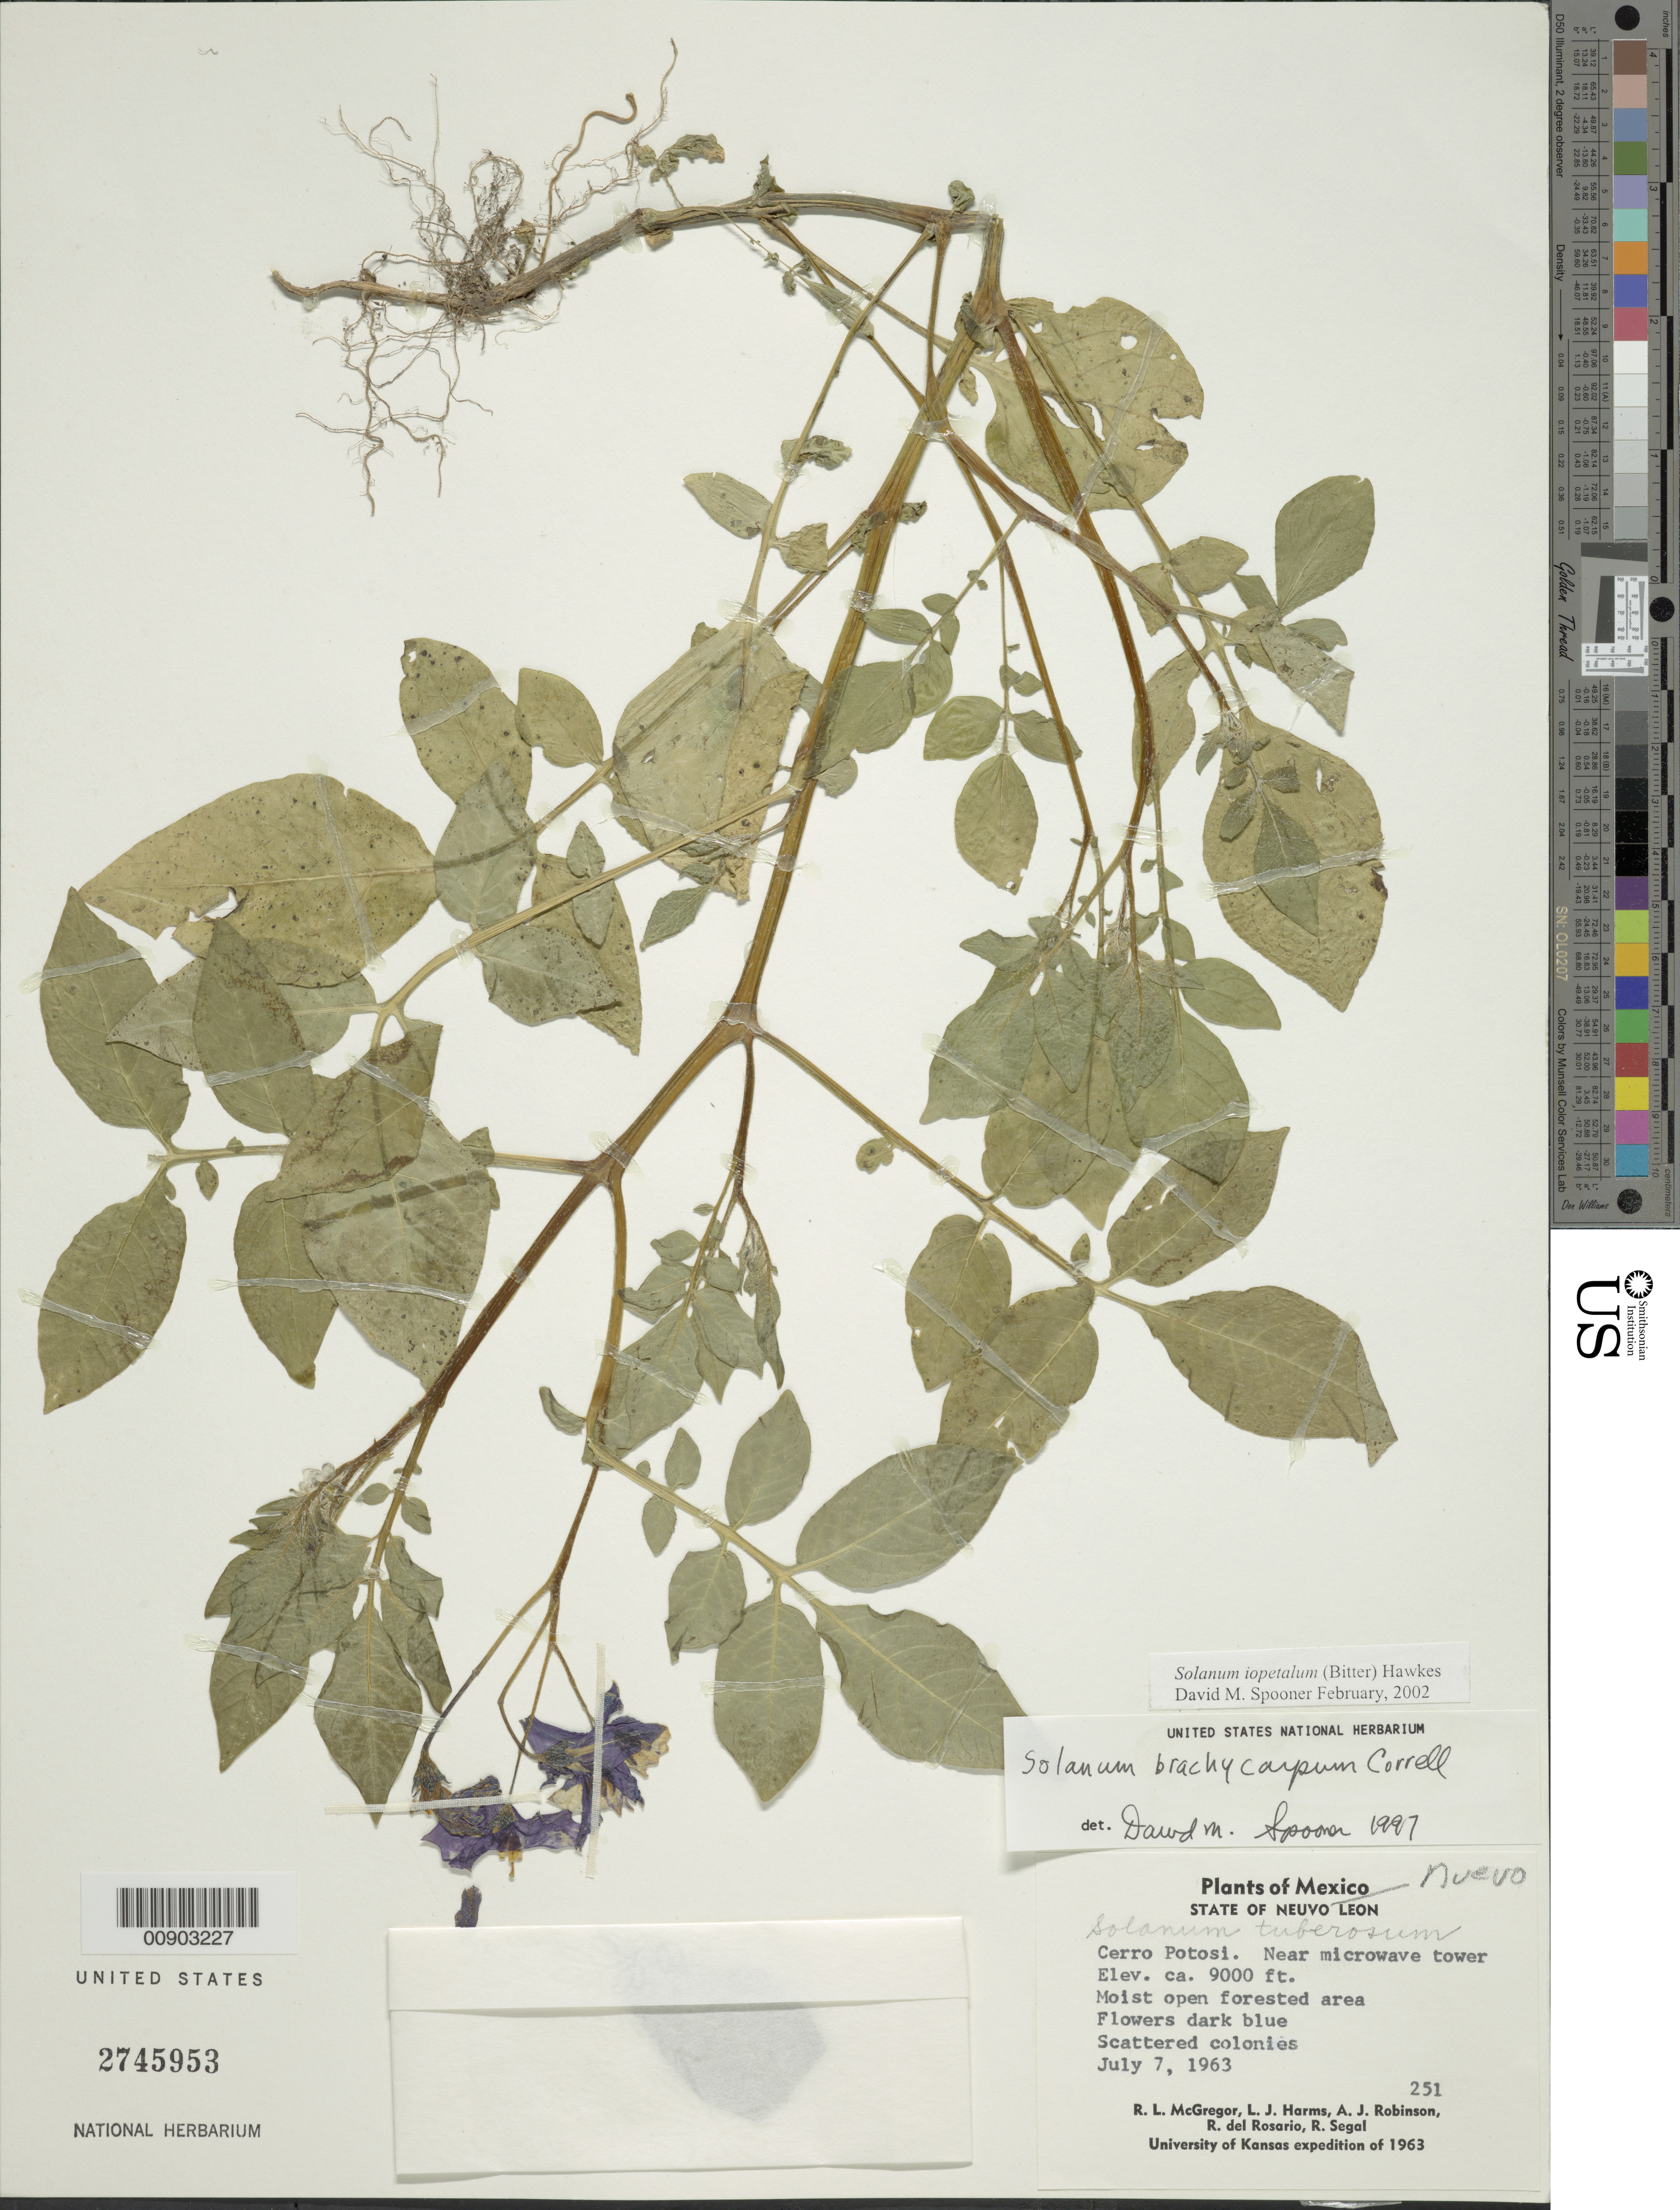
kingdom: Plantae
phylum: Tracheophyta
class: Magnoliopsida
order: Solanales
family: Solanaceae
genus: Solanum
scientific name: Solanum iopetalum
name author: (Bitter) Hawkes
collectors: R. McGregor, L. Harms, A. J. Robinson, R. del Rosario & R. Segal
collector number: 251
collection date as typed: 07 Jul 1963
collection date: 1963-07-07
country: Mexico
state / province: Nuevo León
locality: Cerro Potosí. Near microwave tower. Nuevo León.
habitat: Moist open forested area.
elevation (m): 2743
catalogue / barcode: US 2745953